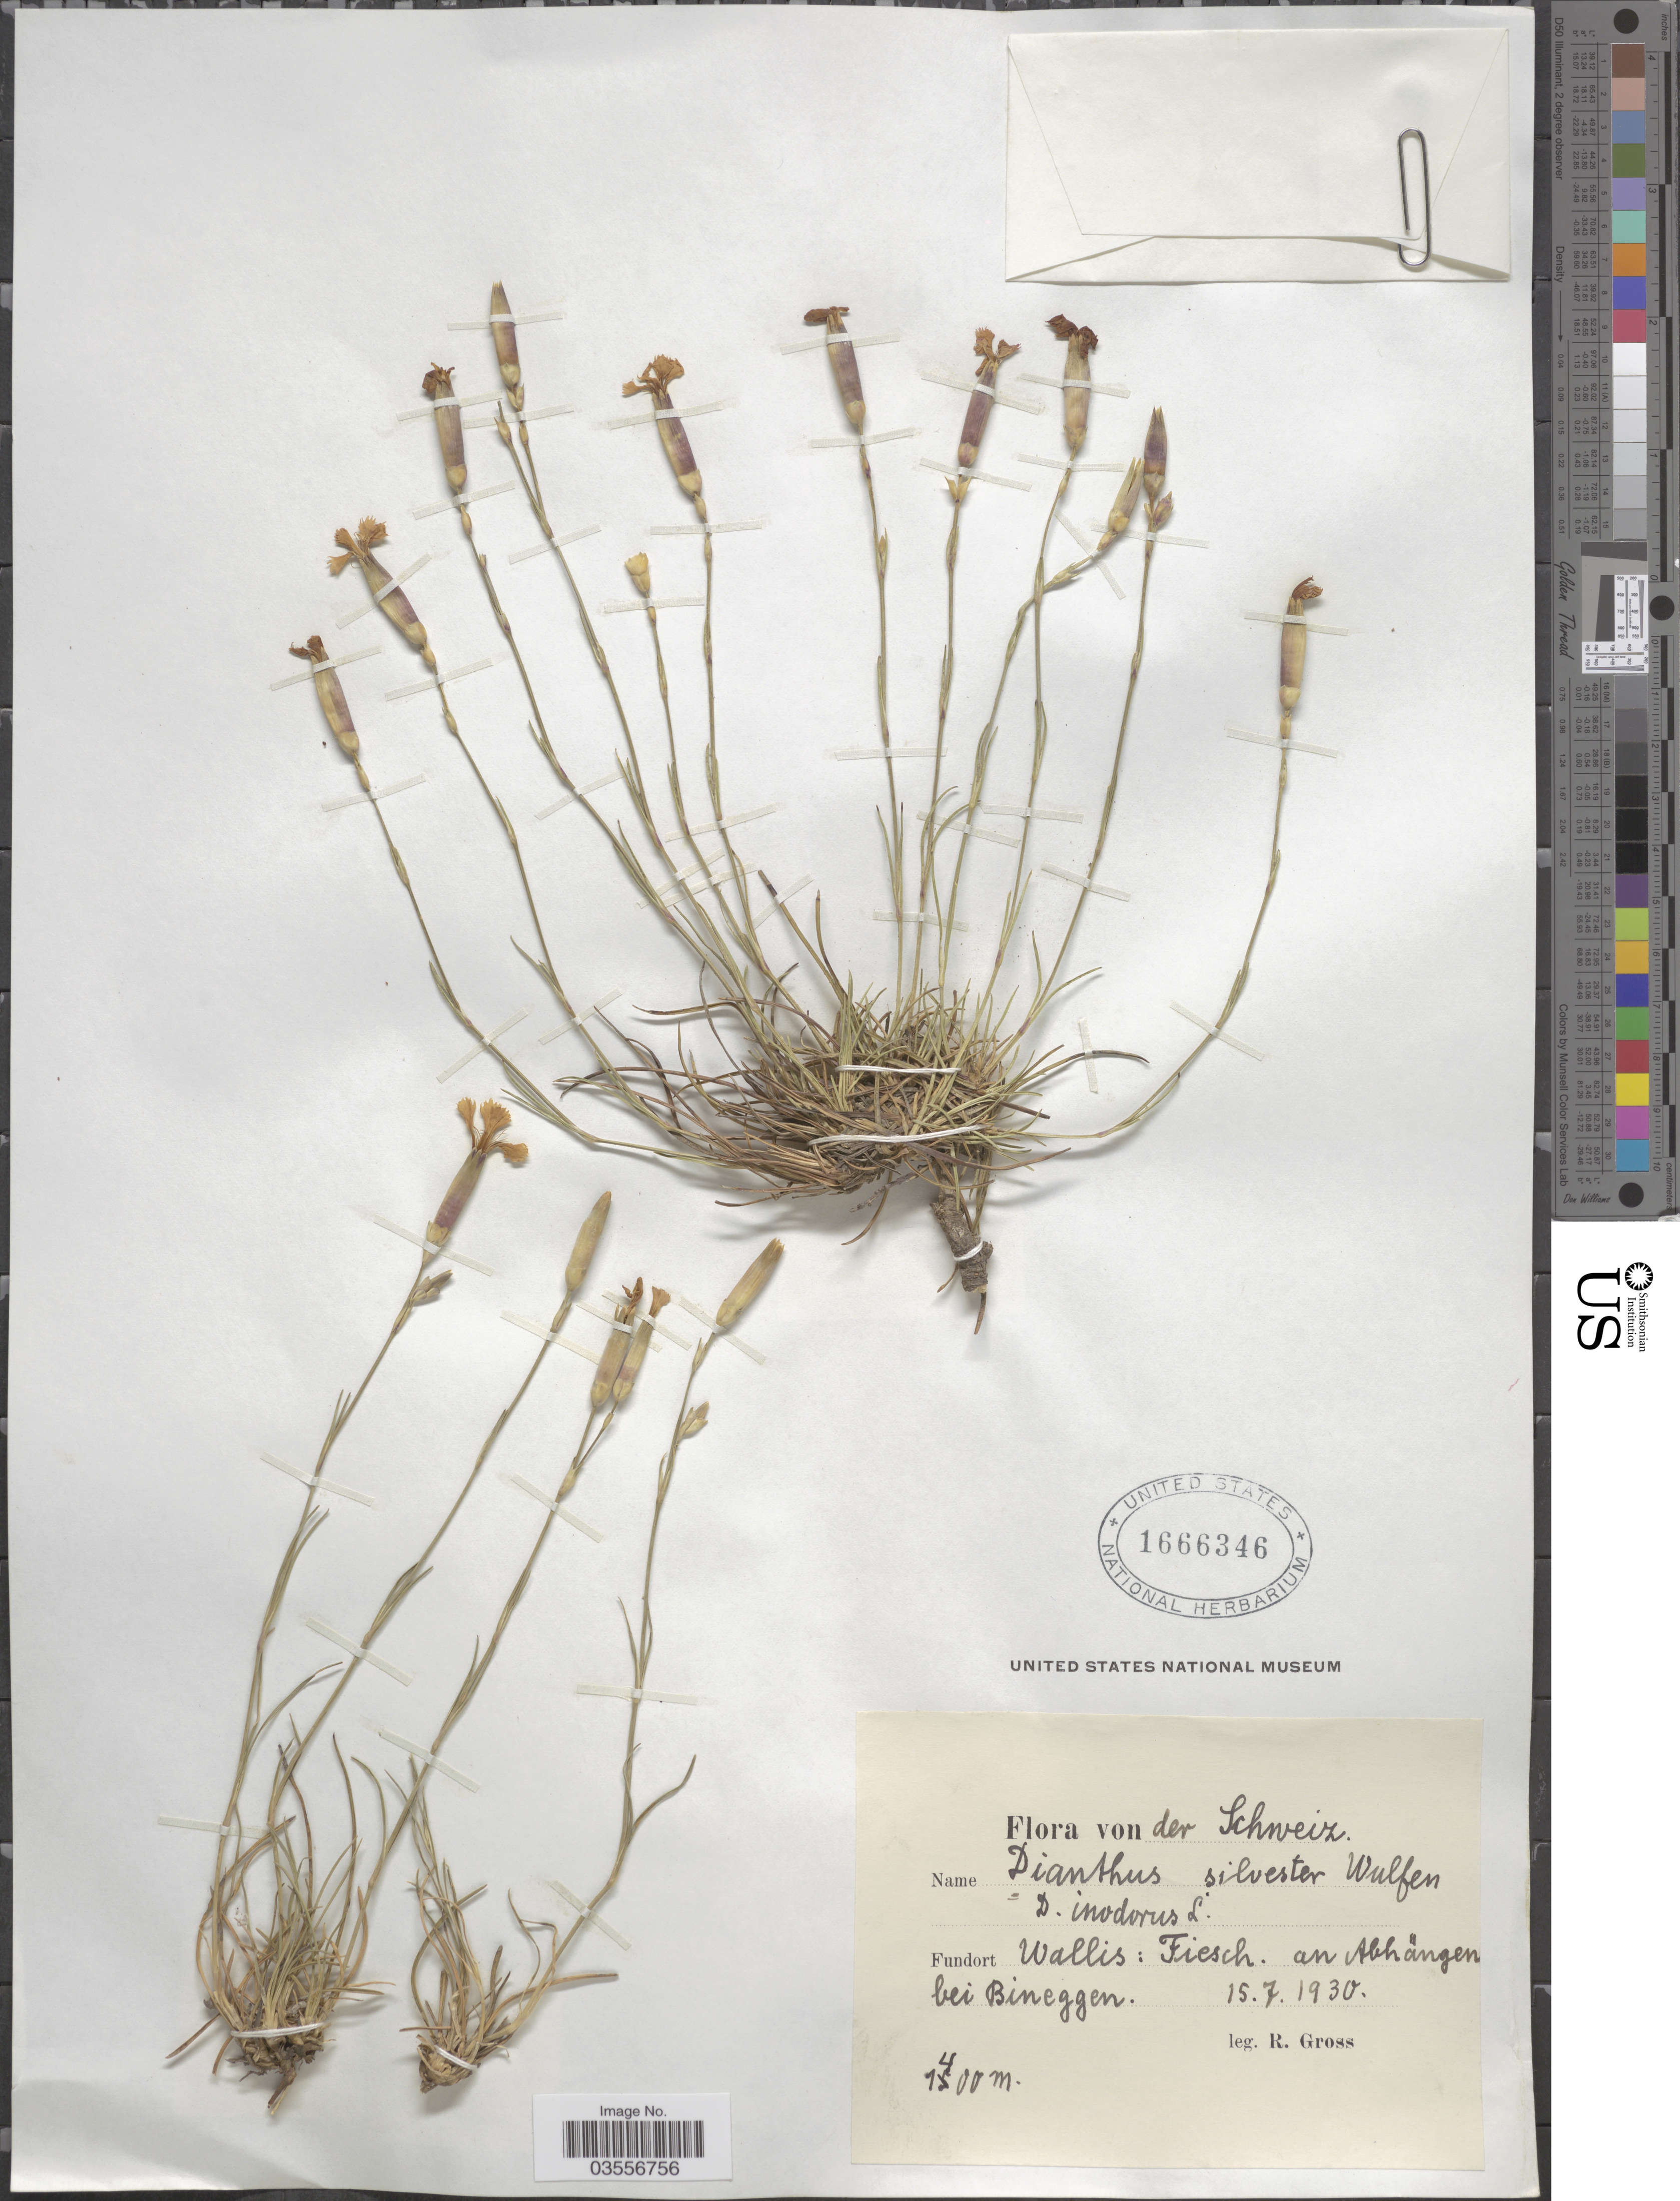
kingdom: Plantae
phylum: Tracheophyta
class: Magnoliopsida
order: Caryophyllales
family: Caryophyllaceae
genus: Dianthus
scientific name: Dianthus sylvestris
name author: Wulfen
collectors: R. Gross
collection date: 1930-07-15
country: Switzerland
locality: Schweiz. Wallis: Fiesch. an Abhängen bei Bineggen.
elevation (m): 1400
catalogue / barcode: US 1666346